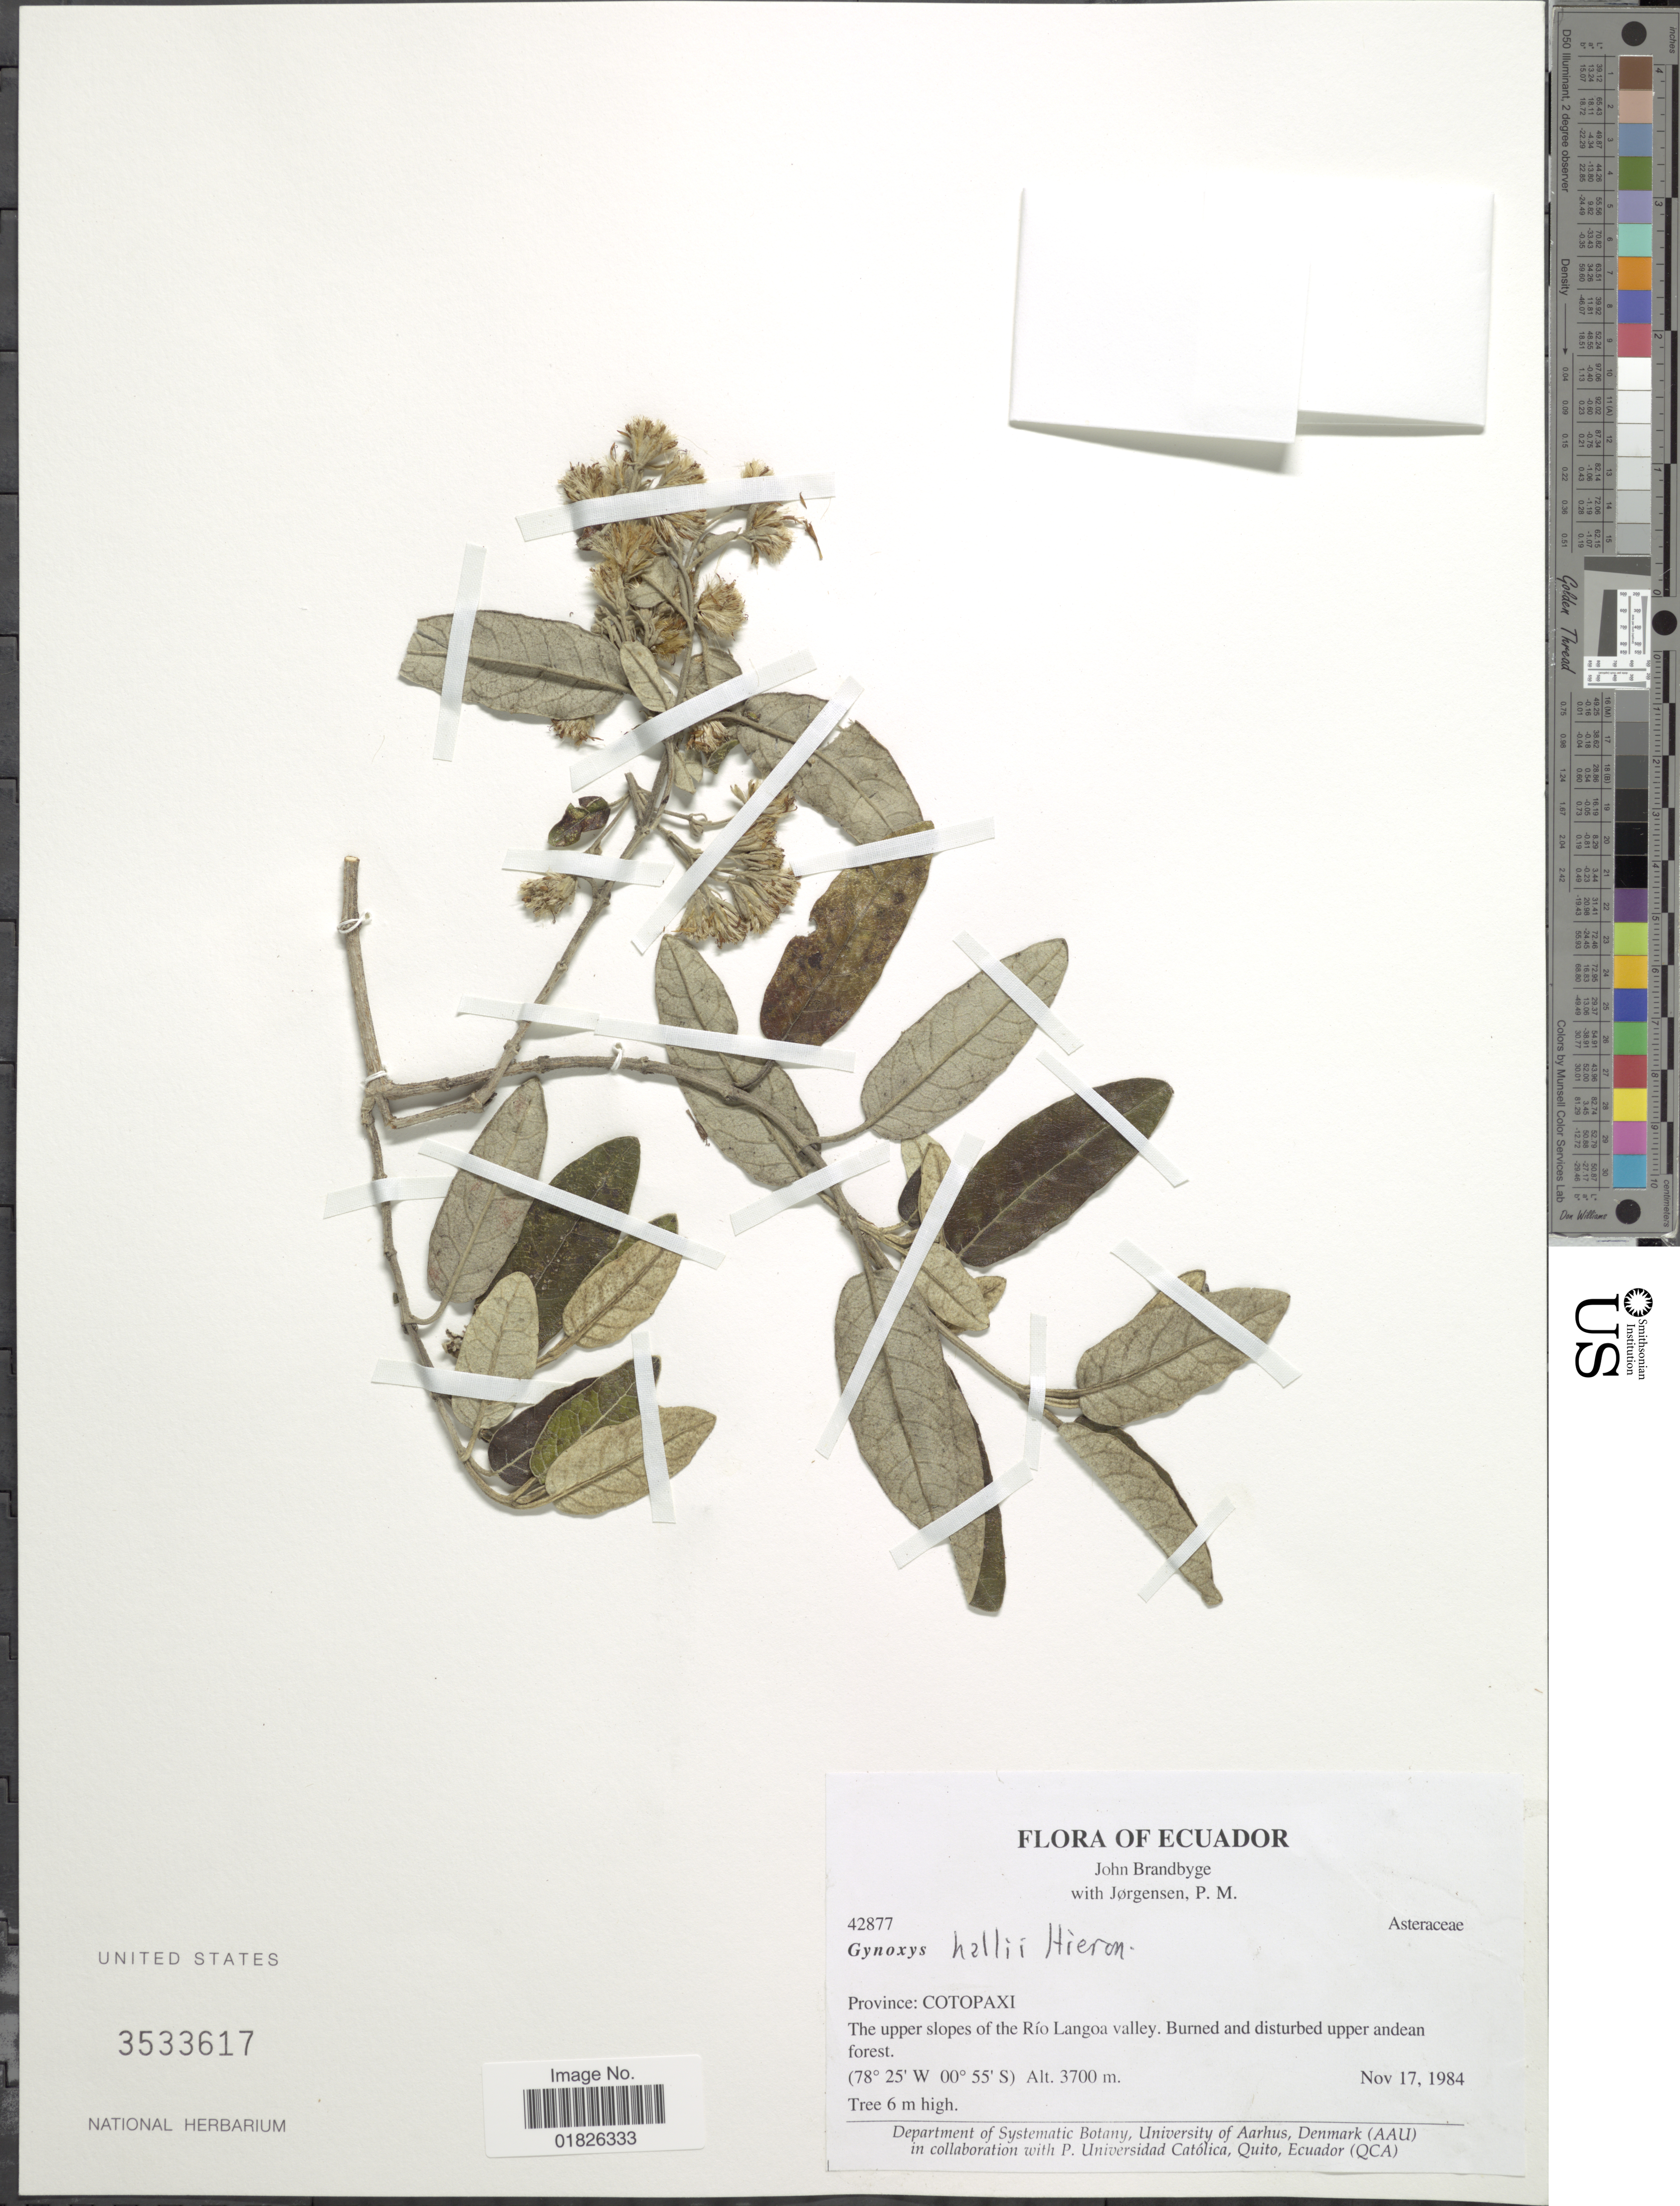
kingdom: Plantae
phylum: Tracheophyta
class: Magnoliopsida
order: Asterales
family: Asteraceae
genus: Gynoxys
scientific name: Gynoxys hallii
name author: Cass.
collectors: J. Brandbyge & P. Jørgensen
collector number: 42877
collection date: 1984-11-17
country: Ecuador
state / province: Cotopaxi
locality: The upper slopes of the Rio Langoa valley.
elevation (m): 3700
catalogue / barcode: US 3533617